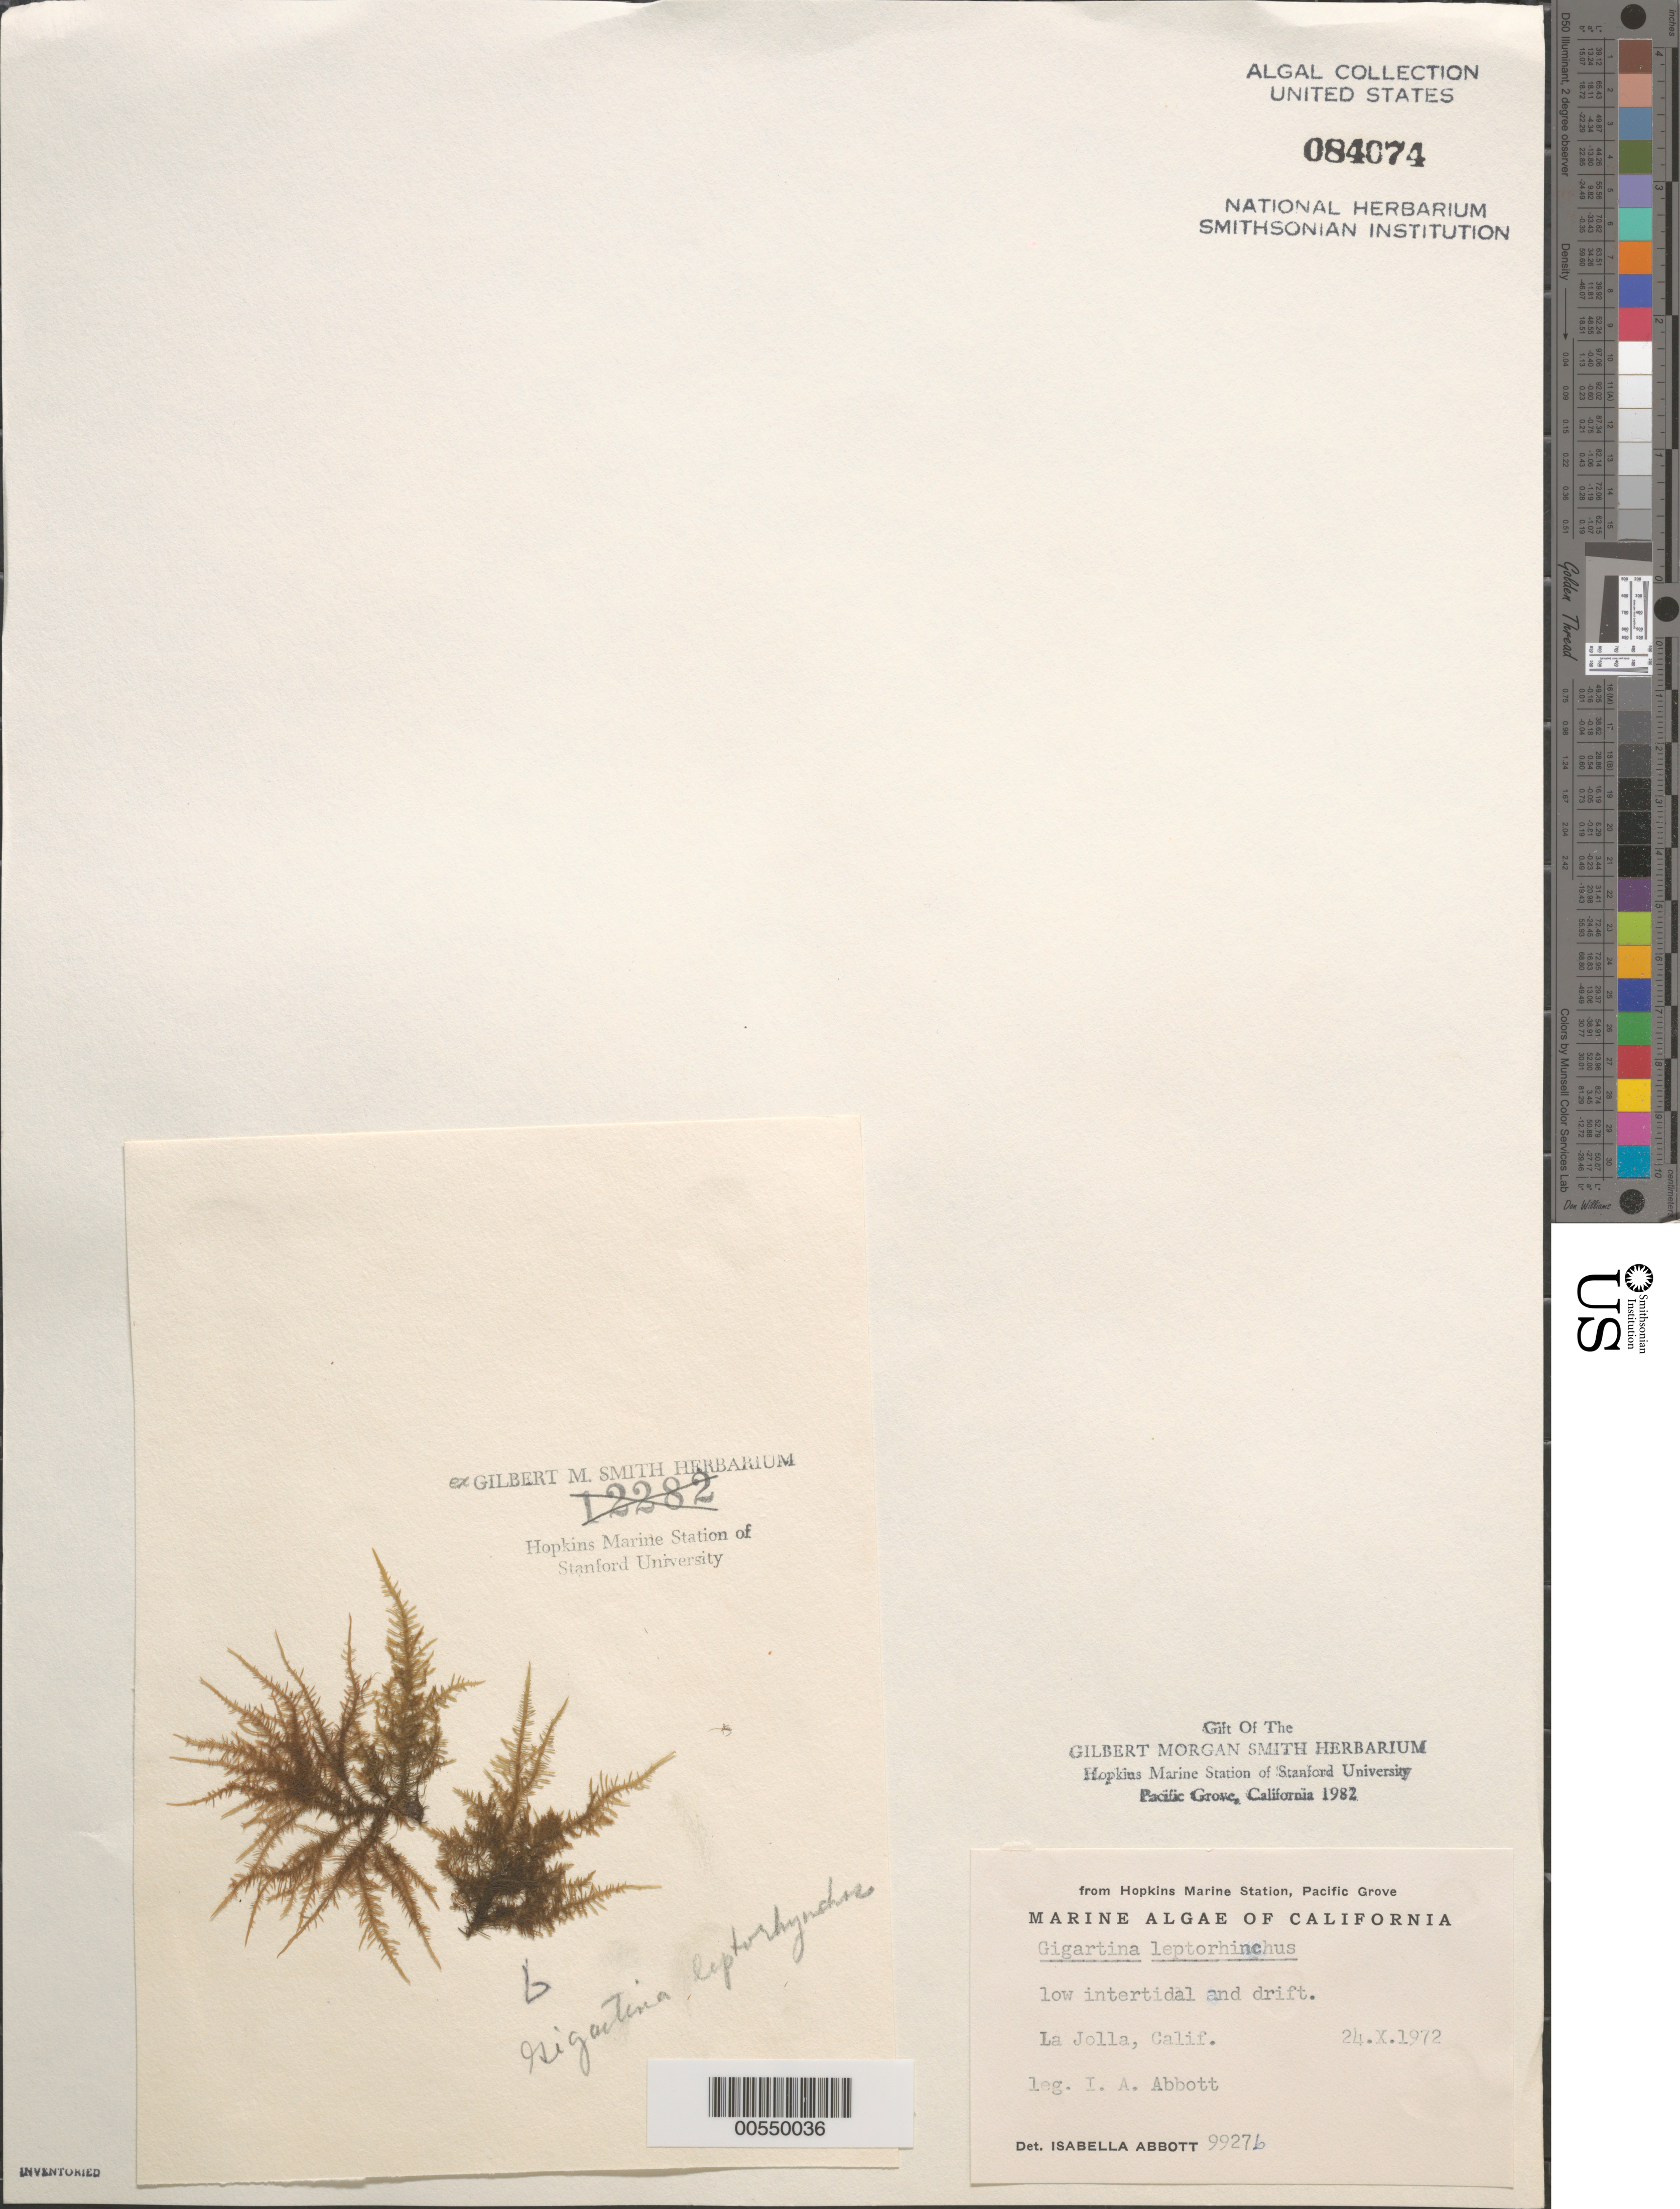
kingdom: Plantae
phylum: Rhodophyta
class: Florideophyceae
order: Gigartinales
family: Gigartinaceae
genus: Mazzaella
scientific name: Mazzaella leptorhynchos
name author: (J. Agardh) Leister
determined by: Algae name updating Project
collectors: I. A. Abbott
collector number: IAA 9927b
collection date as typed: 24 Oct 1972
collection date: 1972-10-24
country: United States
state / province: California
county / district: San Diego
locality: La Jolla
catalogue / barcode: US 84074